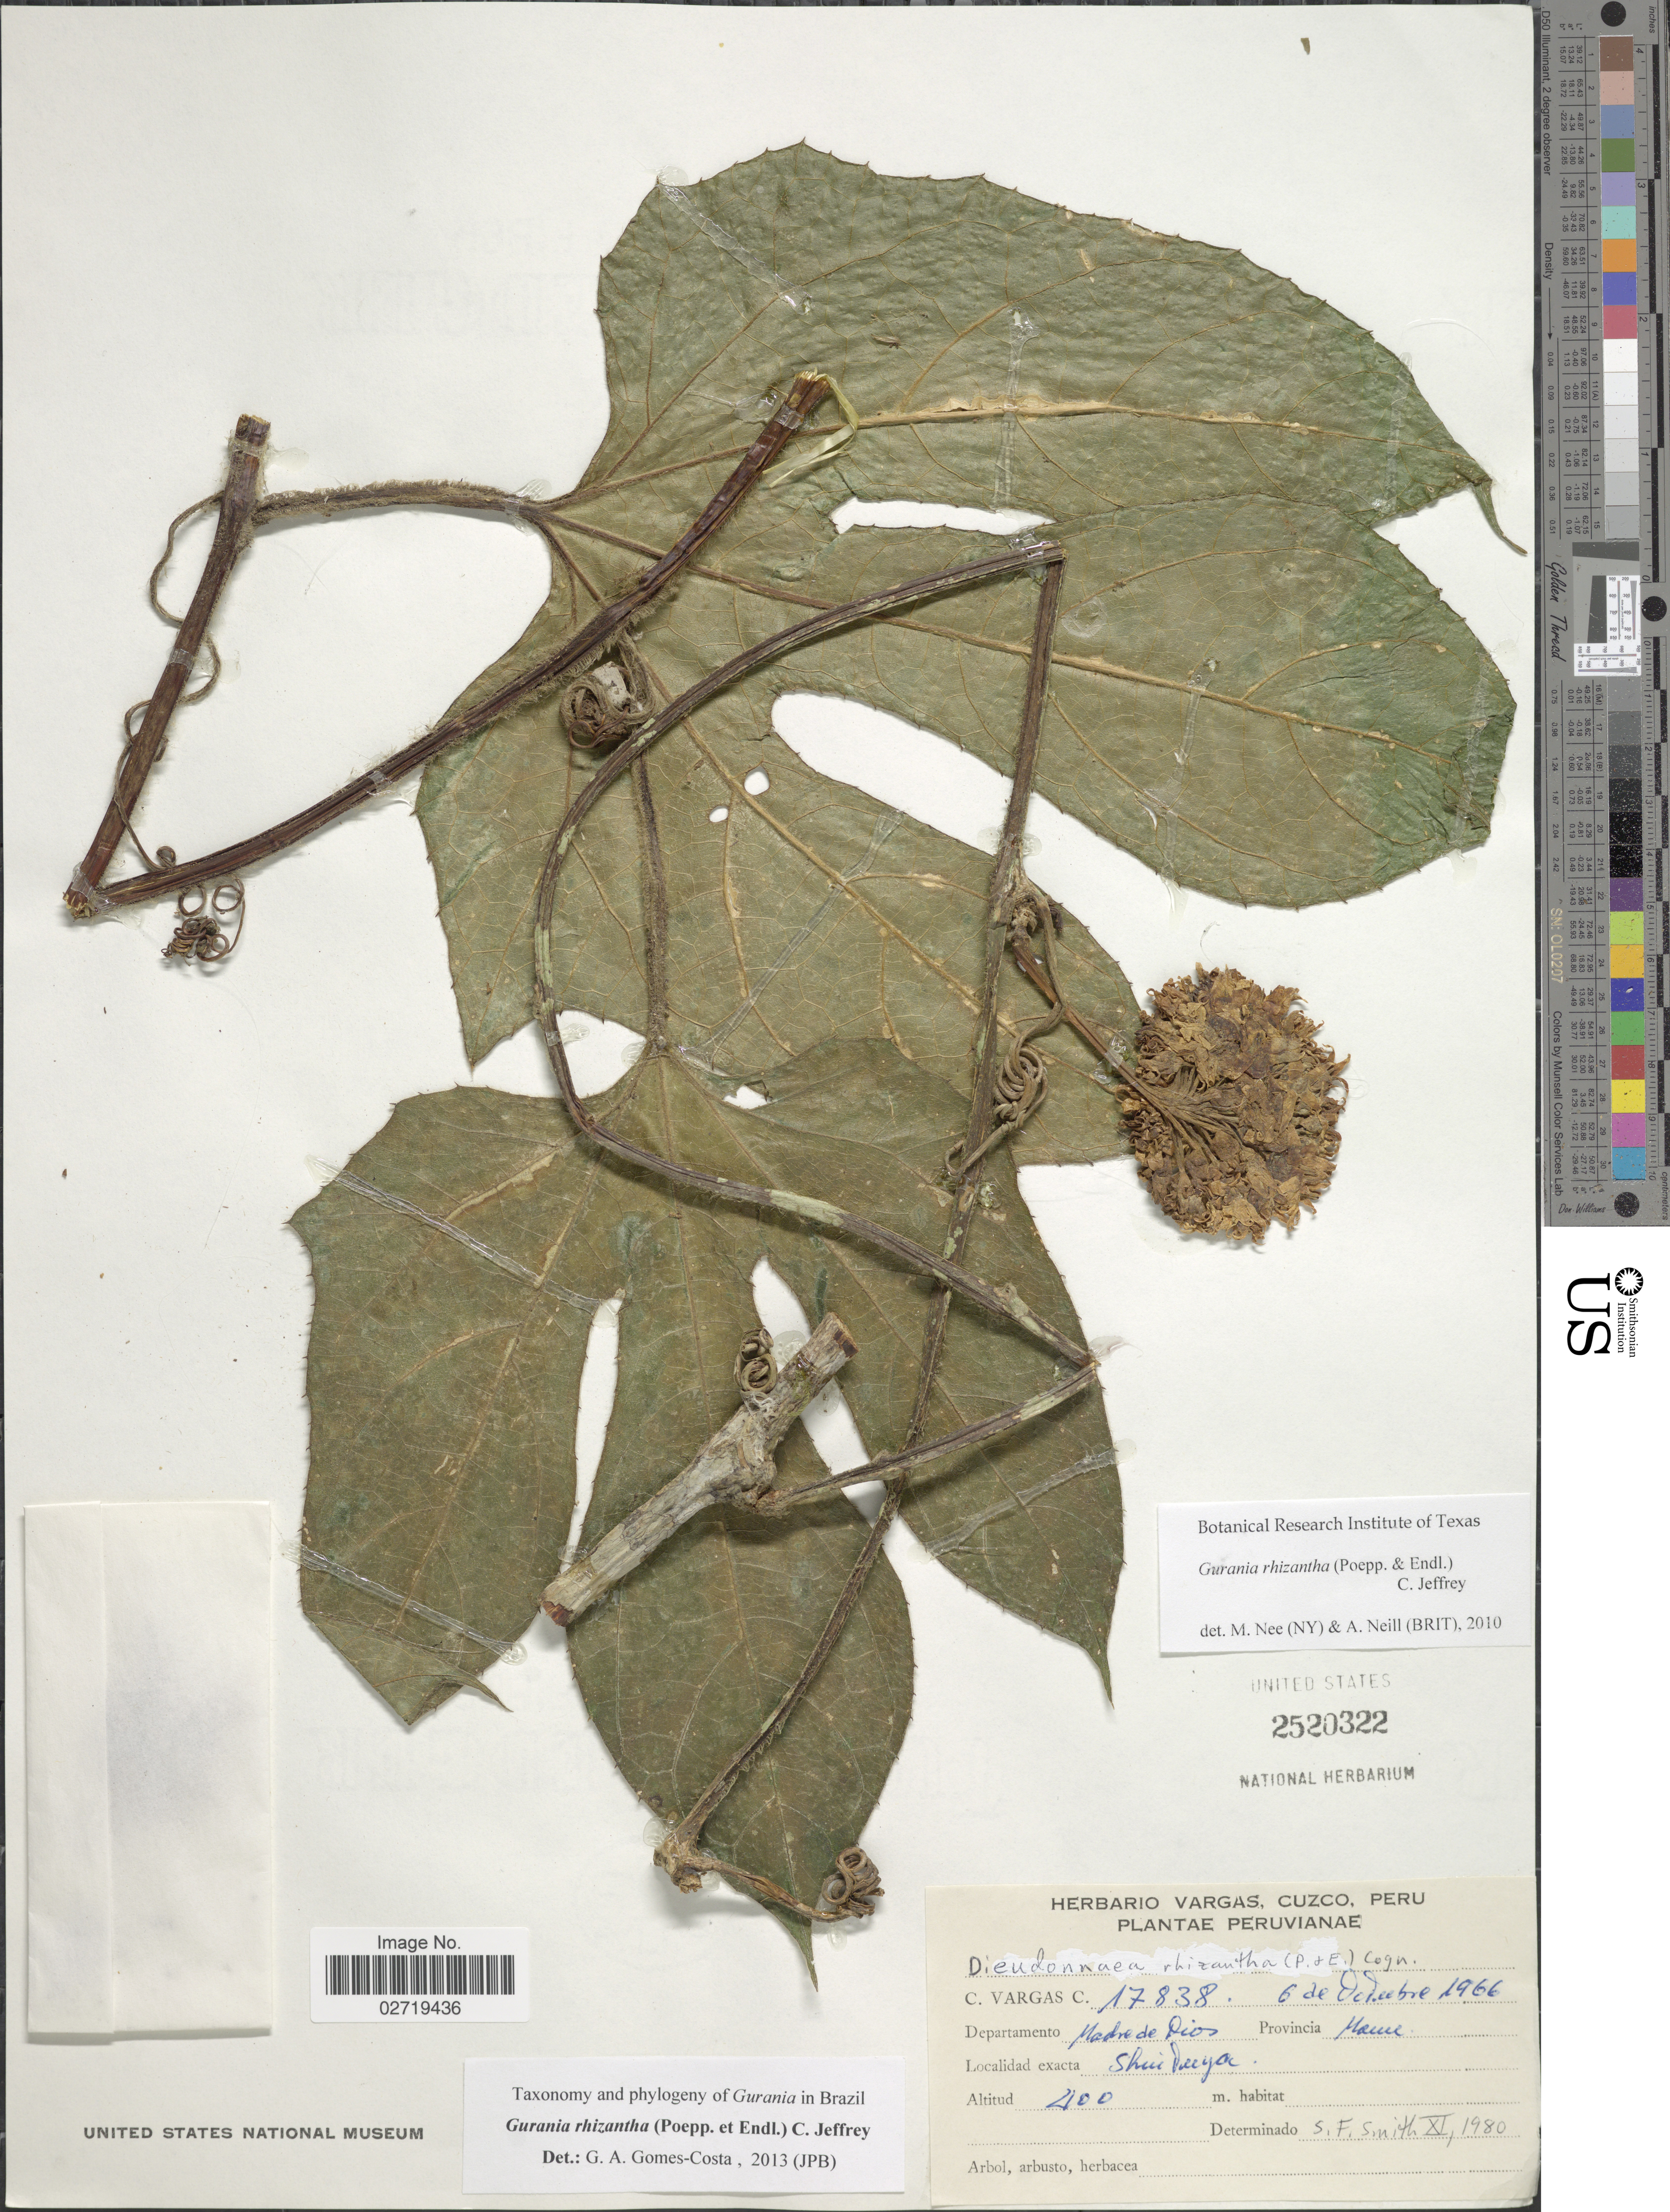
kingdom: Plantae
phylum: Tracheophyta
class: Magnoliopsida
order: Cucurbitales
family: Cucurbitaceae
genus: Gurania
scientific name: Gurania rhizantha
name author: (Poepp. & Endl.) C. Jeffrey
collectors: C. Vargas Calderón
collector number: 17838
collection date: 1966-10-06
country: Peru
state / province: Madre de Dios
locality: Departamento Madre de Dios, Provincia Manu, Shuideeya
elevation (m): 400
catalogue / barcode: US 2520322